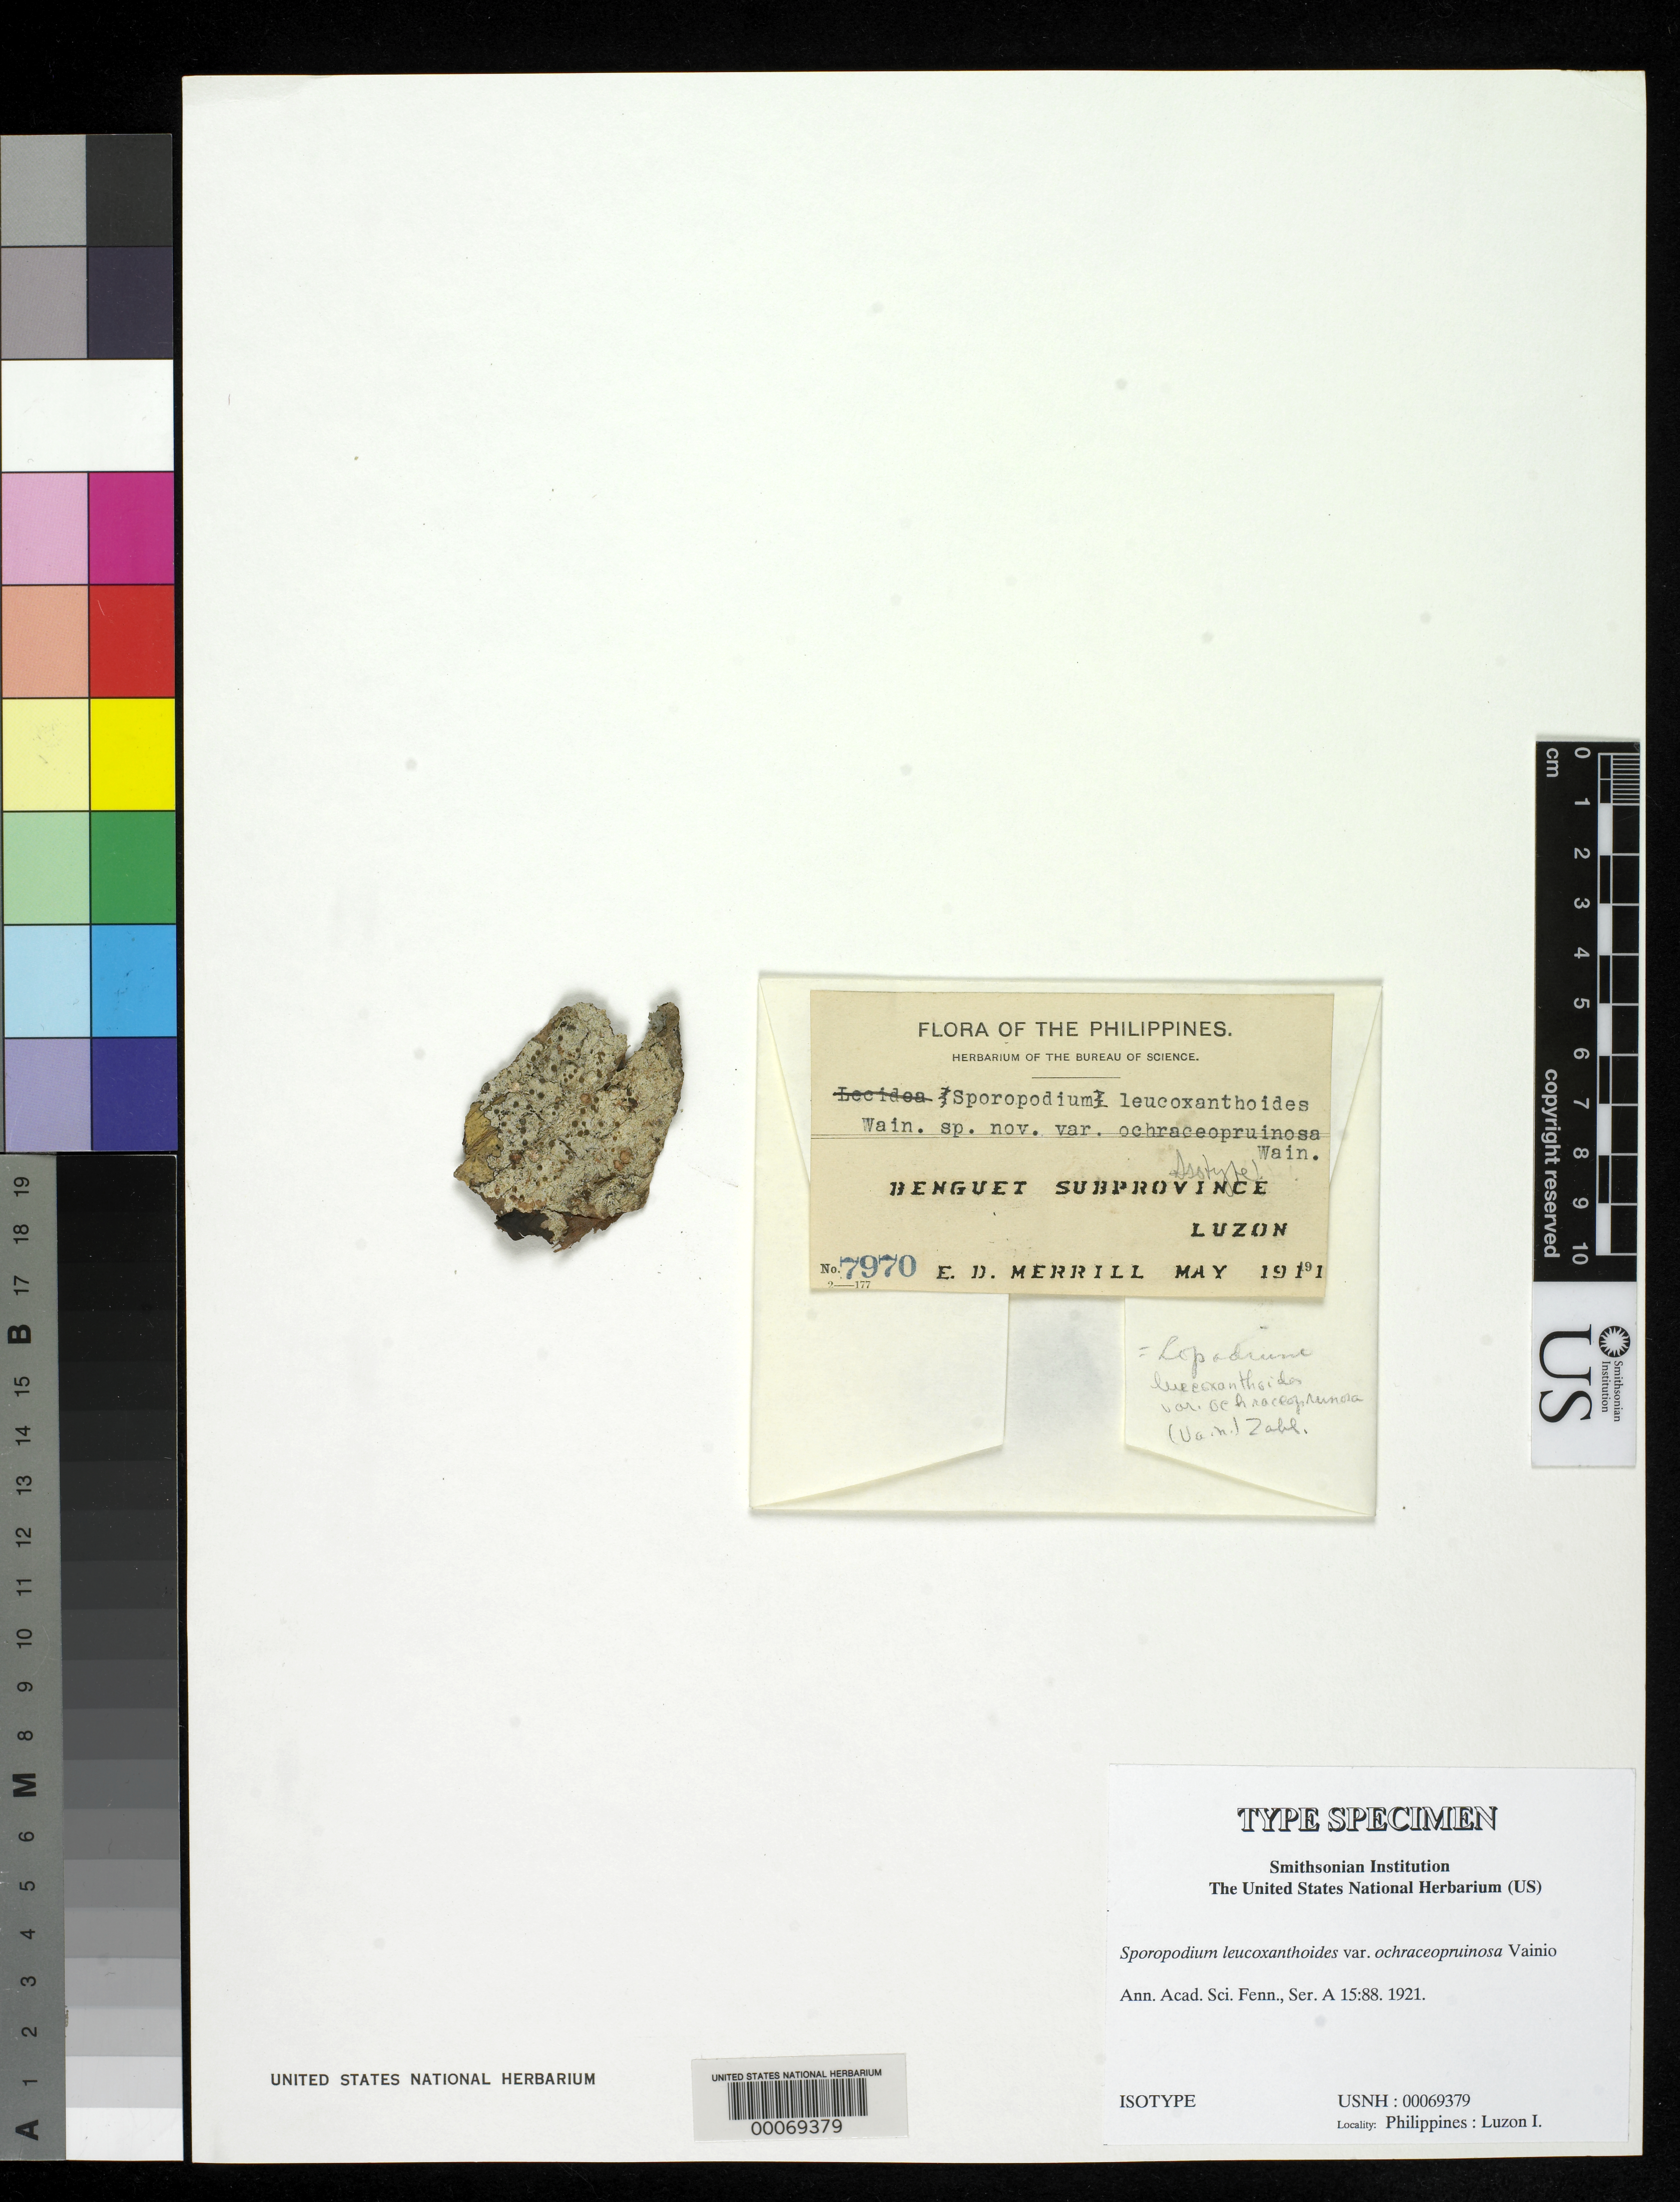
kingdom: Fungi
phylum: Ascomycota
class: Lecanoromycetes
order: Lecanorales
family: Byssolomataceae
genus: Sporopodium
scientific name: Sporopodium leucoxanthoides var. ochraceopruinosa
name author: Vain.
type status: Isotype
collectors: E. D. Merrill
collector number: Bur. Sci. 7970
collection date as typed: May 1911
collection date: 1911-05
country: Philippines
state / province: Cordillera (Administrative Region)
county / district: Benguet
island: Luzon